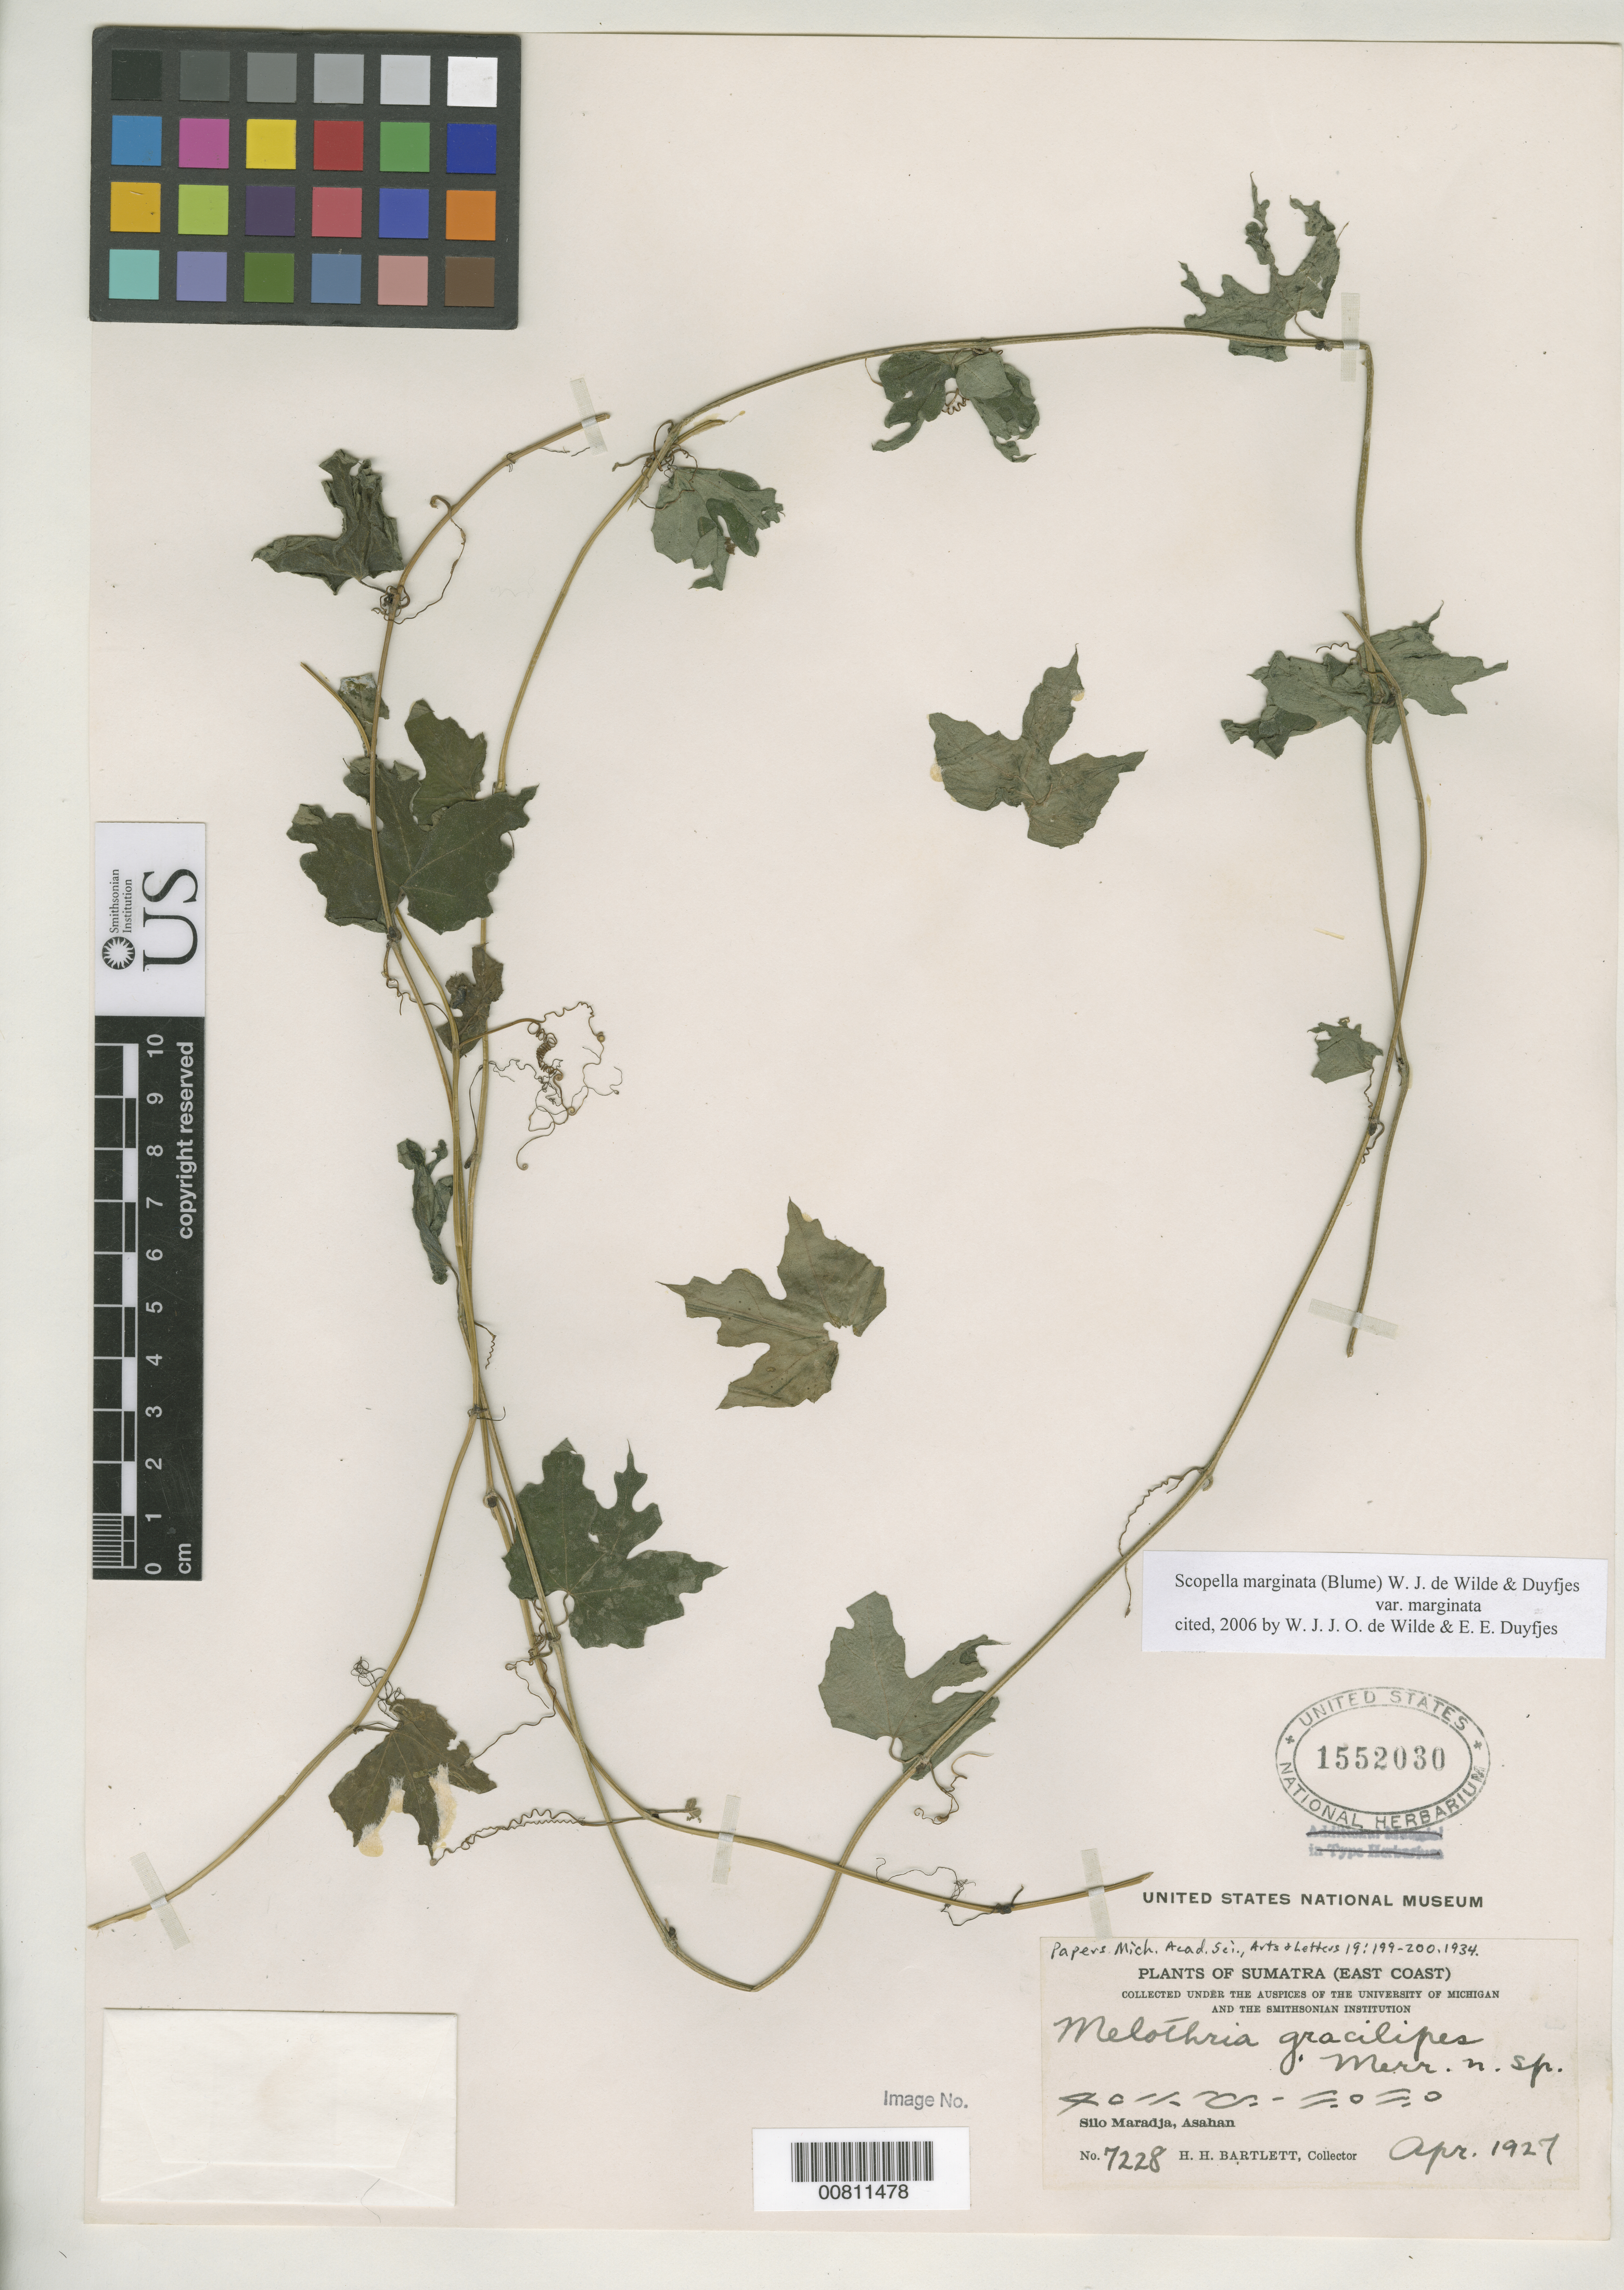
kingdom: Plantae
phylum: Tracheophyta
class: Magnoliopsida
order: Cucurbitales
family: Cucurbitaceae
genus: Melothria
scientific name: Melothria gracilipes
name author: Merr.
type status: Isotype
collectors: H. H. Bartlett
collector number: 7228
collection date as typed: Apr 1927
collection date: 1927-04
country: Indonesia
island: Sumatra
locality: Silo Maradja, Asahan.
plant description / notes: Cited 2006 by W.J.J.O. de Wilde & E.E. Duyfjes.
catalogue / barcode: US 1552030